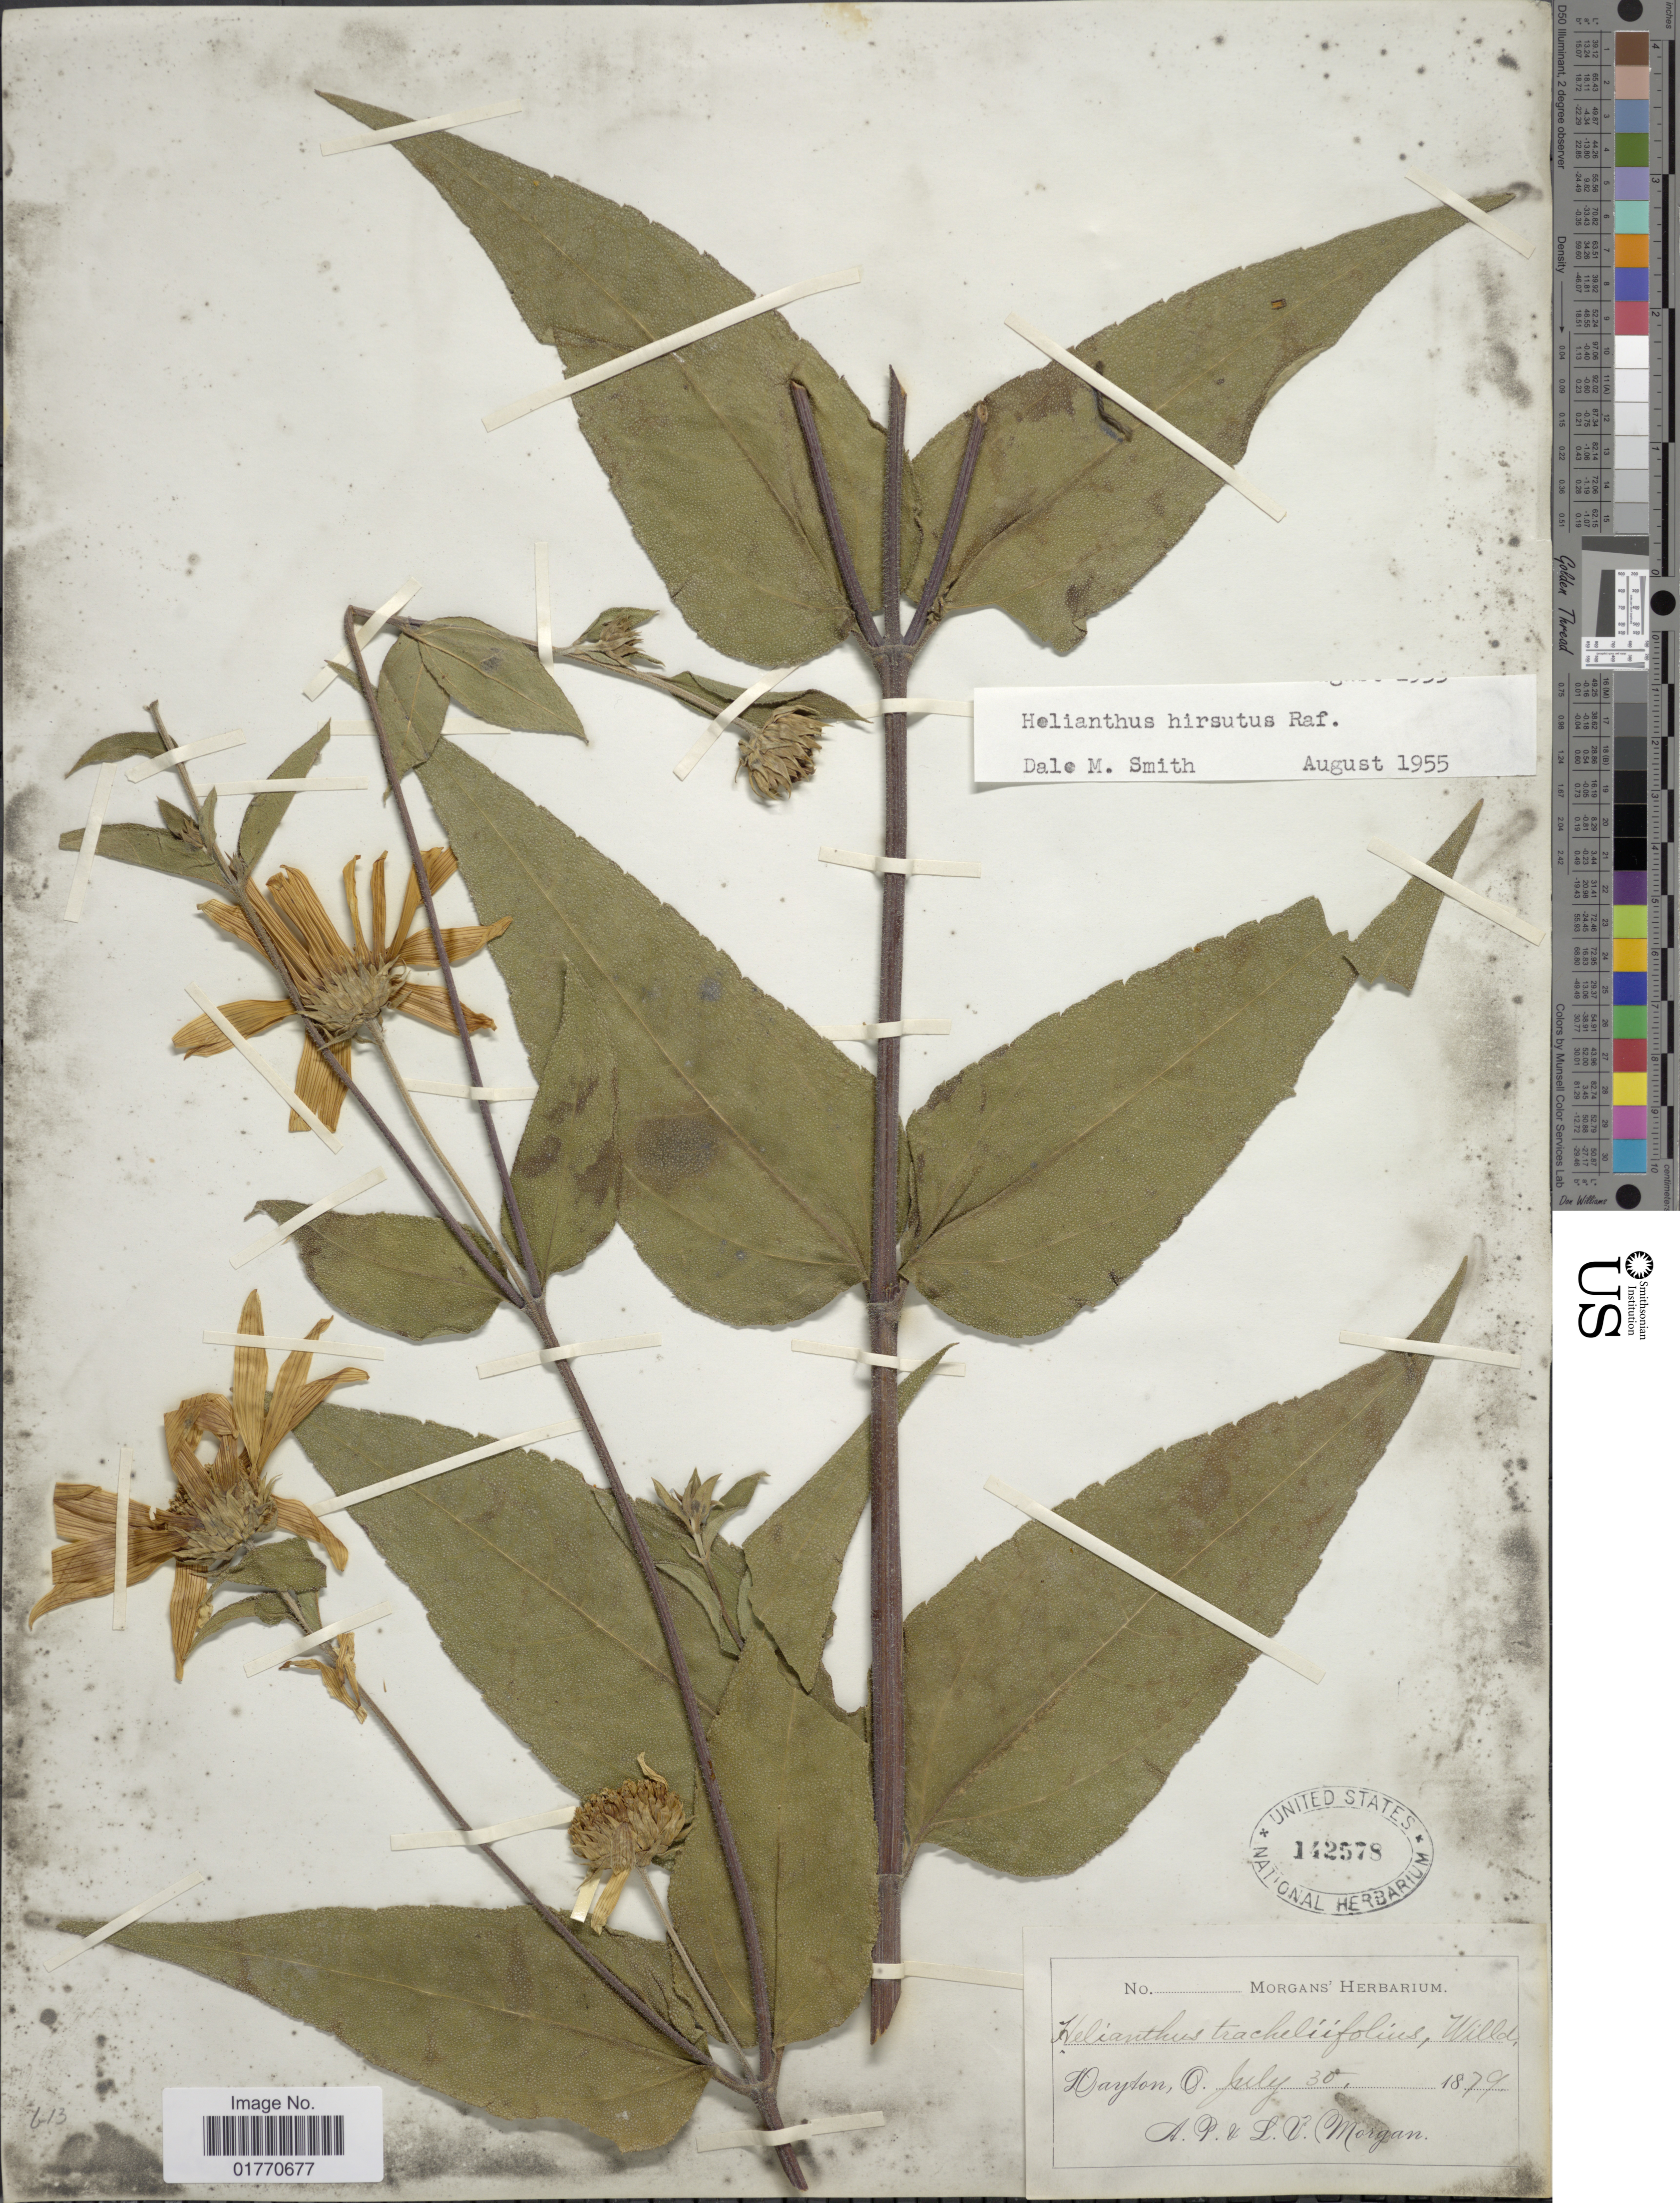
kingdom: Plantae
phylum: Tracheophyta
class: Magnoliopsida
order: Asterales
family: Asteraceae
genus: Helianthus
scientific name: Helianthus hirsutus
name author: Raf.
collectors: A. Morgan & L. Morgan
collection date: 1879-07-30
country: United States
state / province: Ohio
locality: Dayton.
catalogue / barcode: US 142578